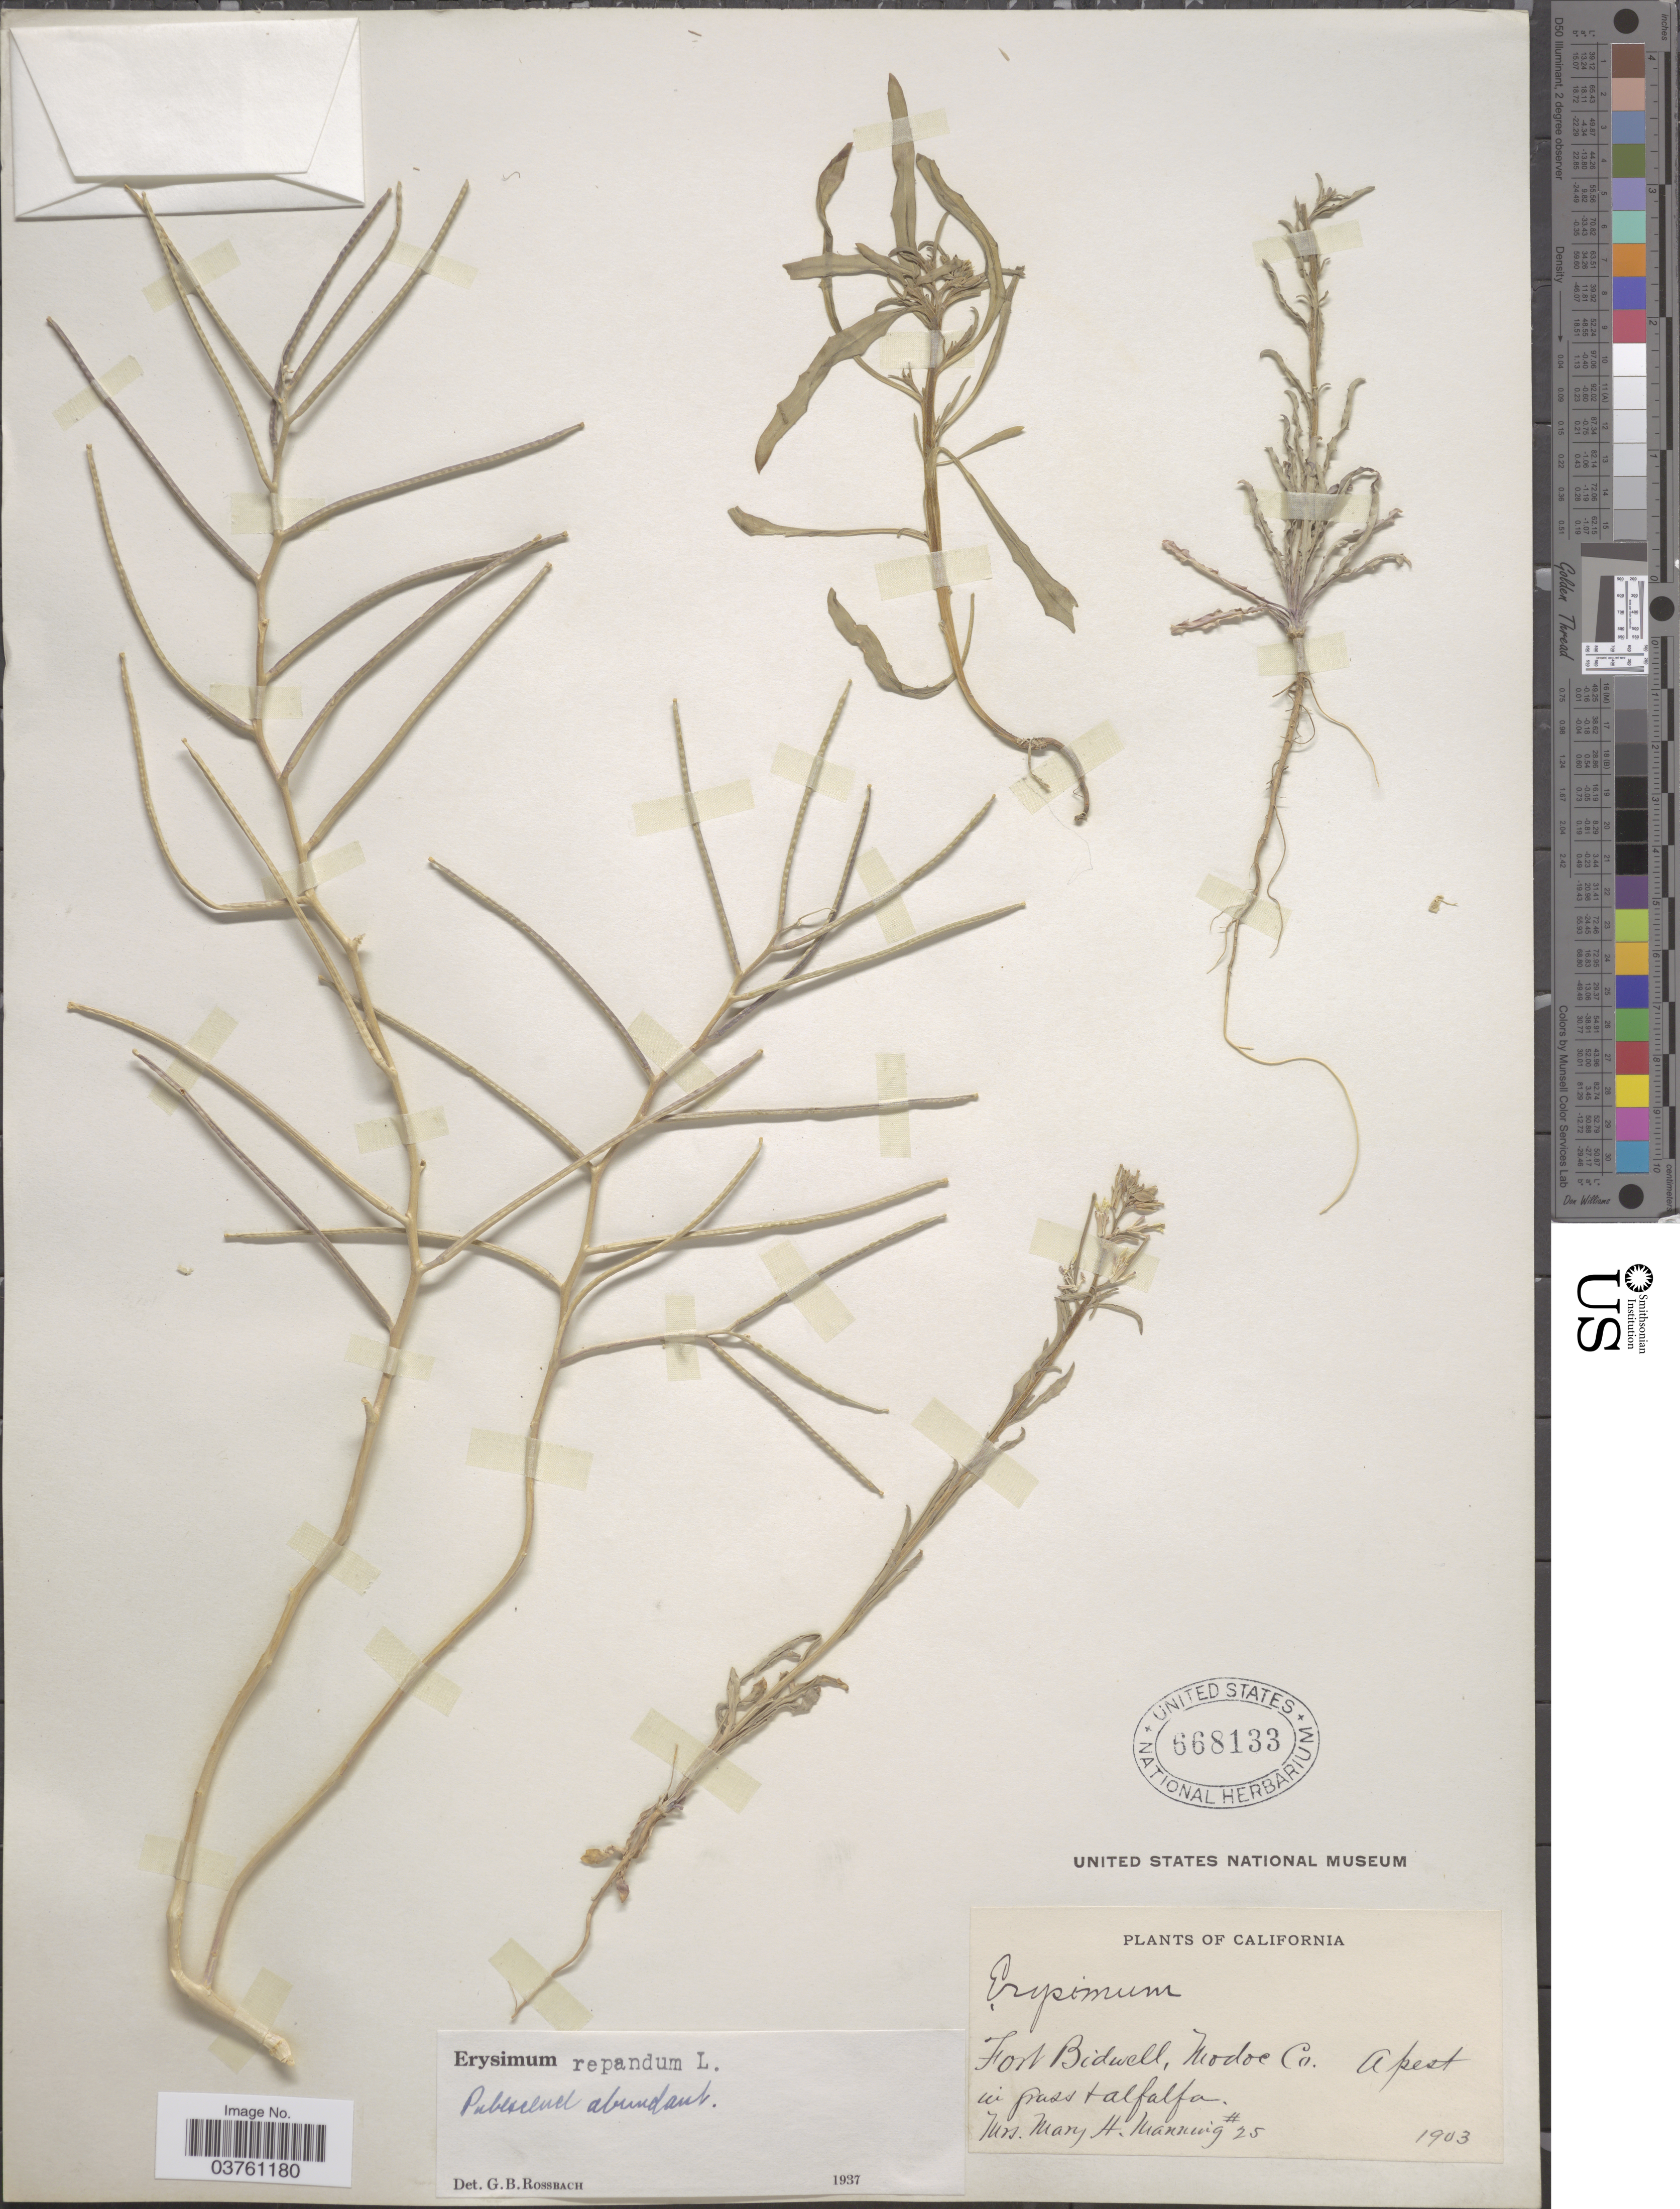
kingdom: Plantae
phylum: Tracheophyta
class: Magnoliopsida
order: Brassicales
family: Brassicaceae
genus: Erysimum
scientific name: Erysimum repandum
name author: L.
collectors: M. Manning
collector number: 25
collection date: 1903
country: United States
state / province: California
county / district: Modoc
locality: Fort Bidwell, Modoc Co.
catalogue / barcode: US 668133